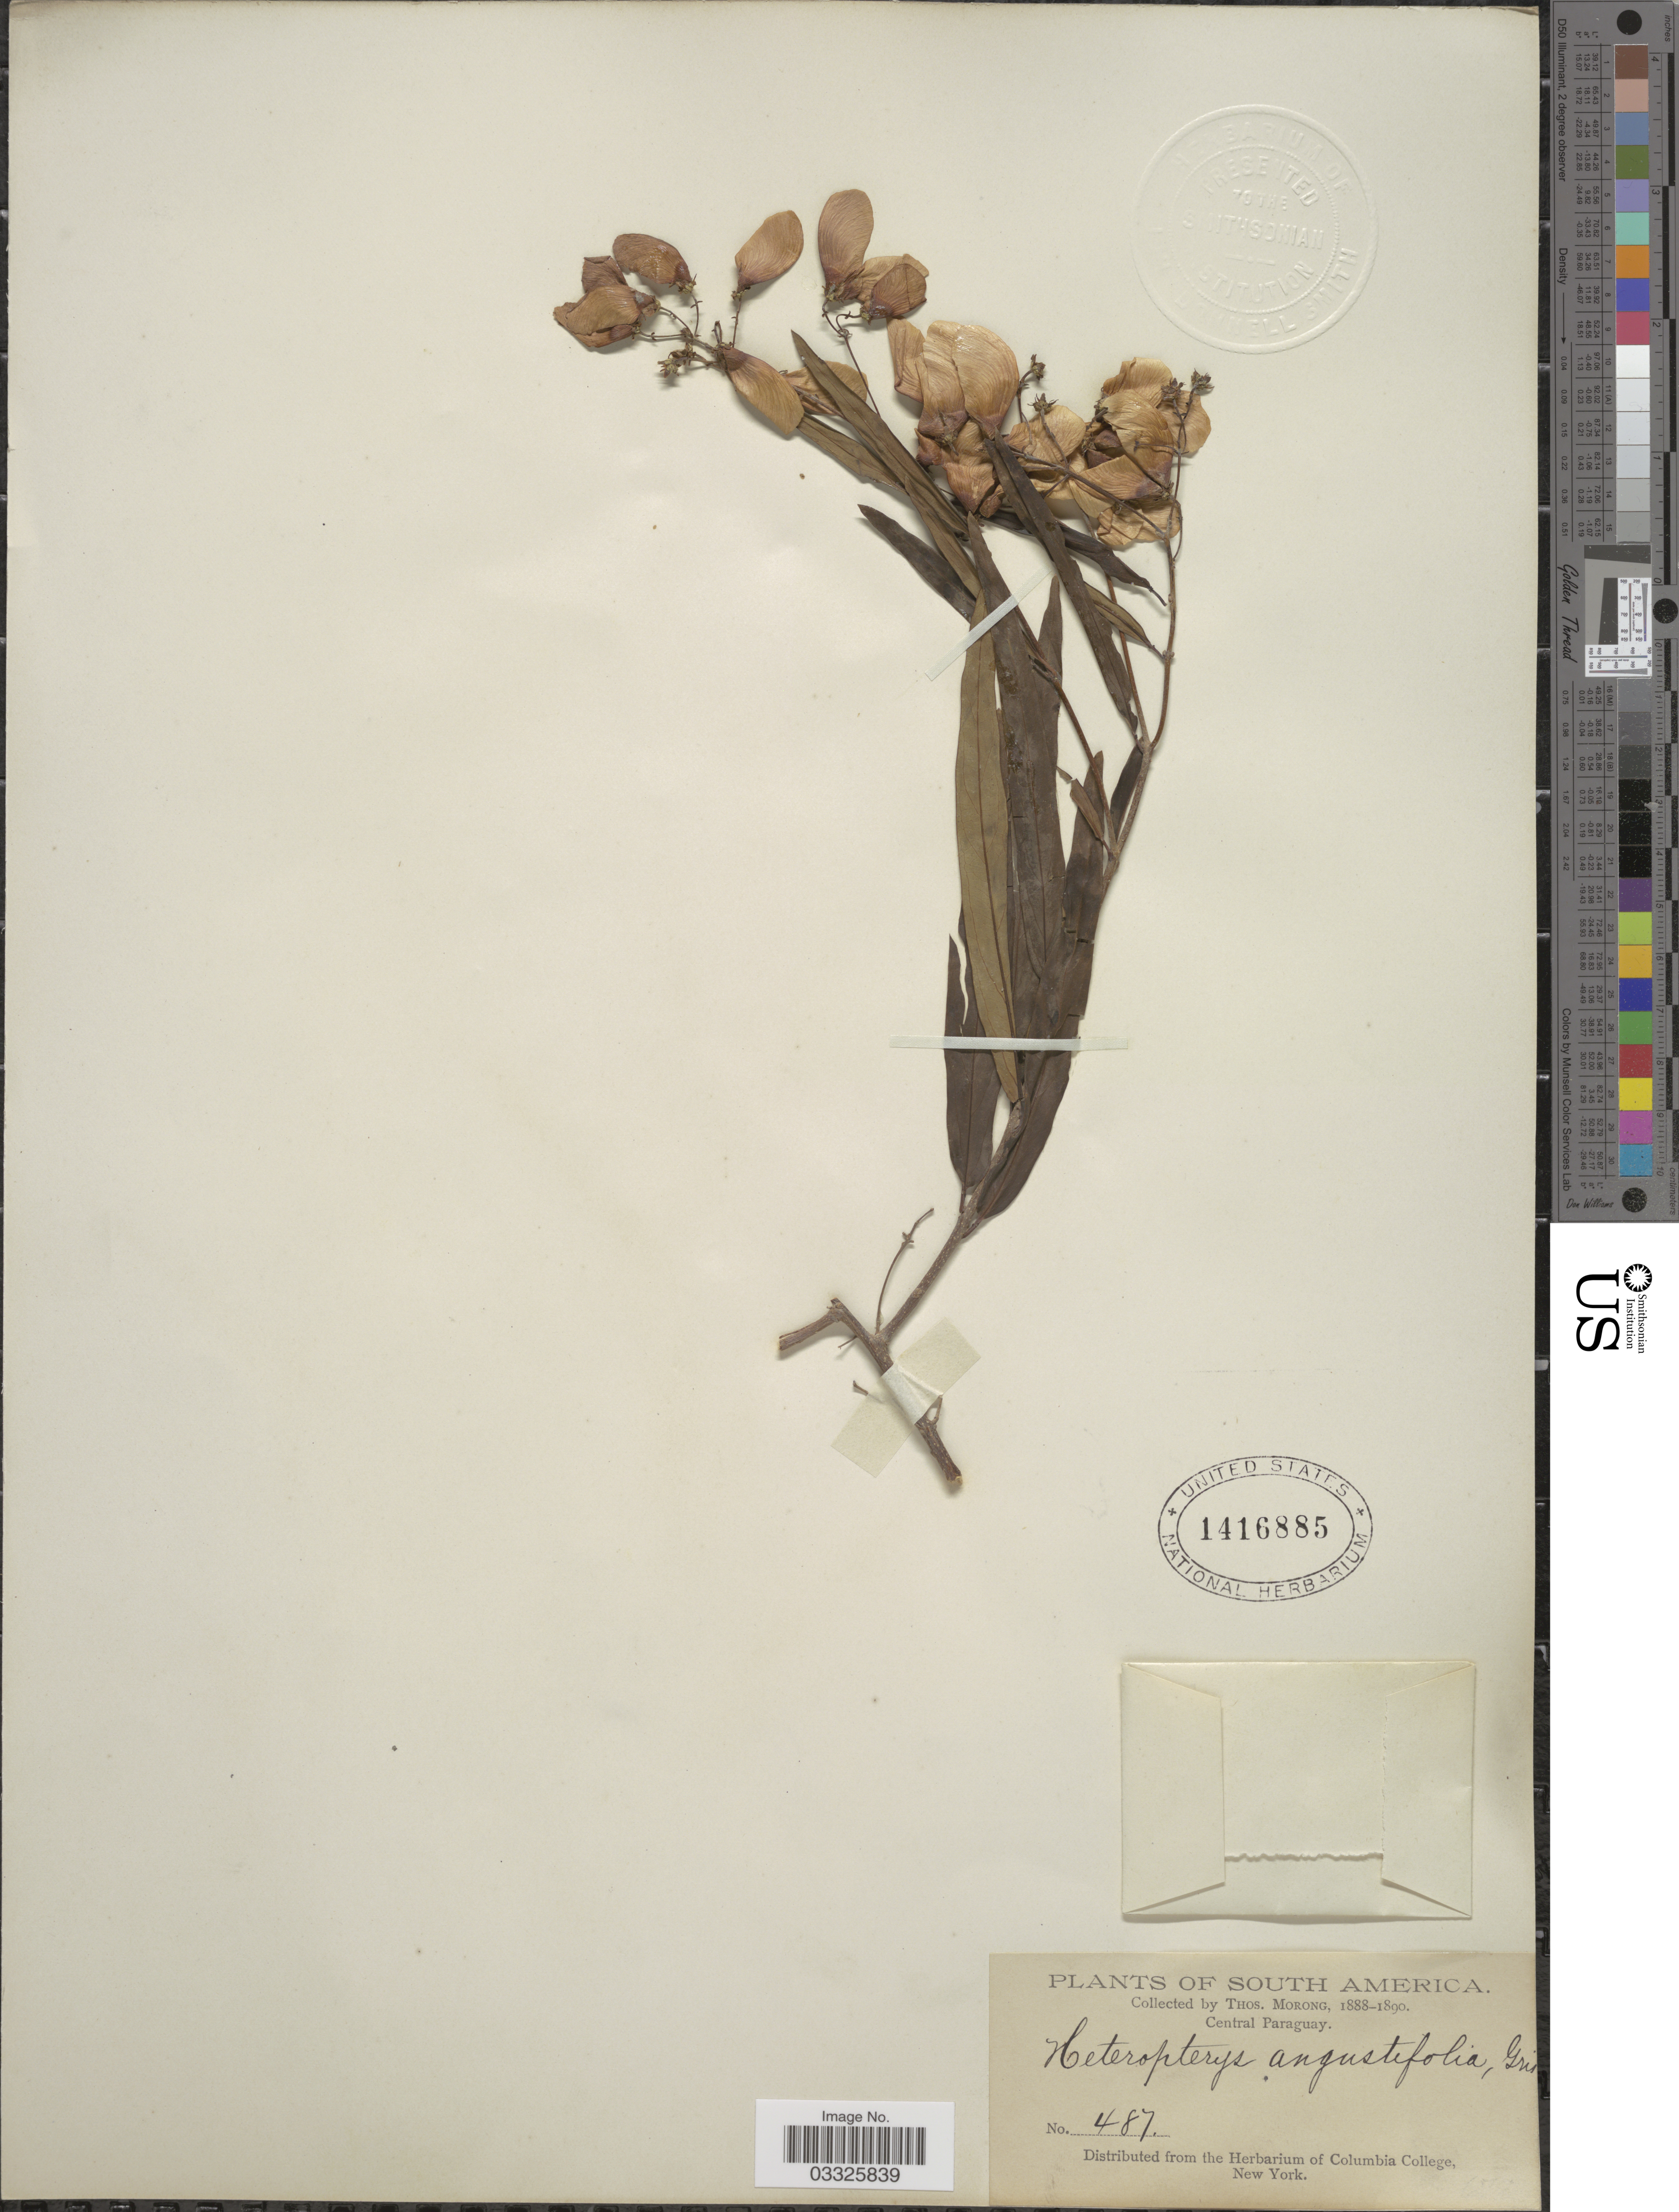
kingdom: Plantae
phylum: Tracheophyta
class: Magnoliopsida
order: Malpighiales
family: Malpighiaceae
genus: Heteropterys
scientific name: Heteropterys angustifolia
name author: Griseb.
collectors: ex herb. T. Morong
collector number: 487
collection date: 1888/1890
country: Paraguay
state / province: Central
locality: Central Paraguay.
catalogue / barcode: US 1416885